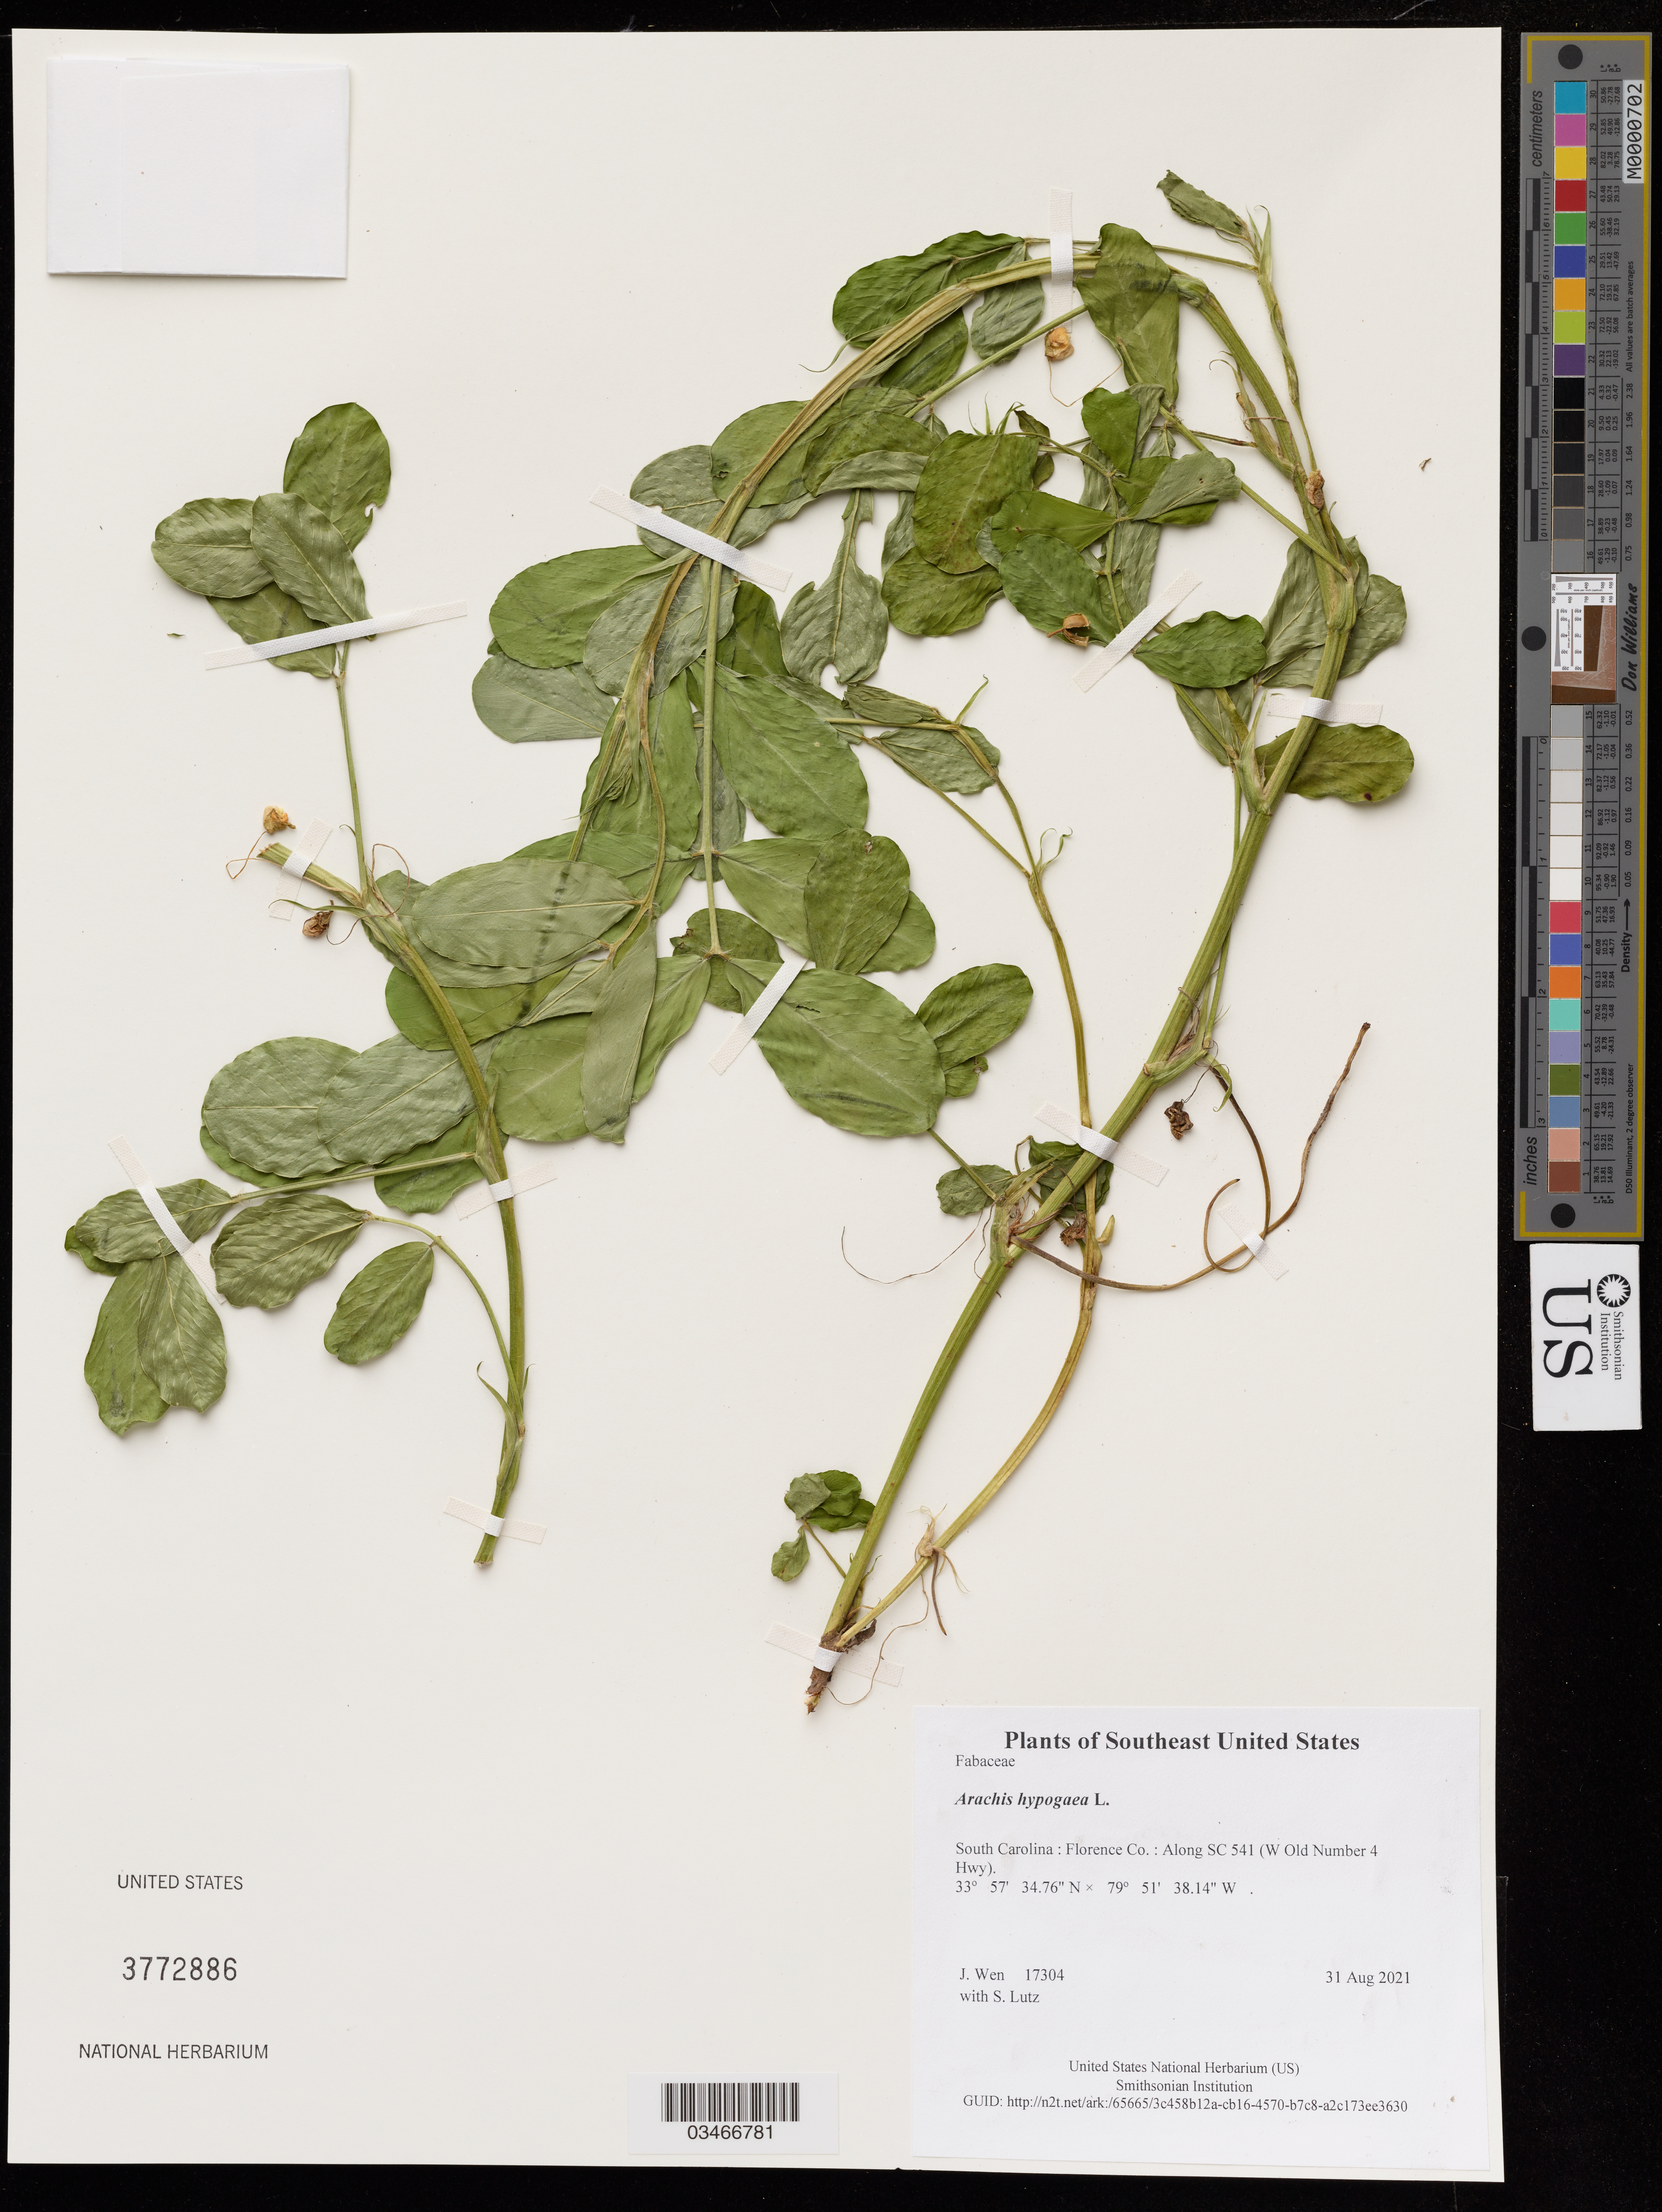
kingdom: Plantae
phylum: Tracheophyta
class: Magnoliopsida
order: Fabales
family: Fabaceae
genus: Arachis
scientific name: Arachis hypogaea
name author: L.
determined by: Wen, Jun, (BOT), Smithsonian Institution - National Museum of Natural History (UNITED STATES)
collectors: J. Wen & S. Lutz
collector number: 17304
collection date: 2021-08-31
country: United States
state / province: South Carolina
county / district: Florence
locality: Along SC 541 (W Old Number 4 Hwy)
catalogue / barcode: US 3772886